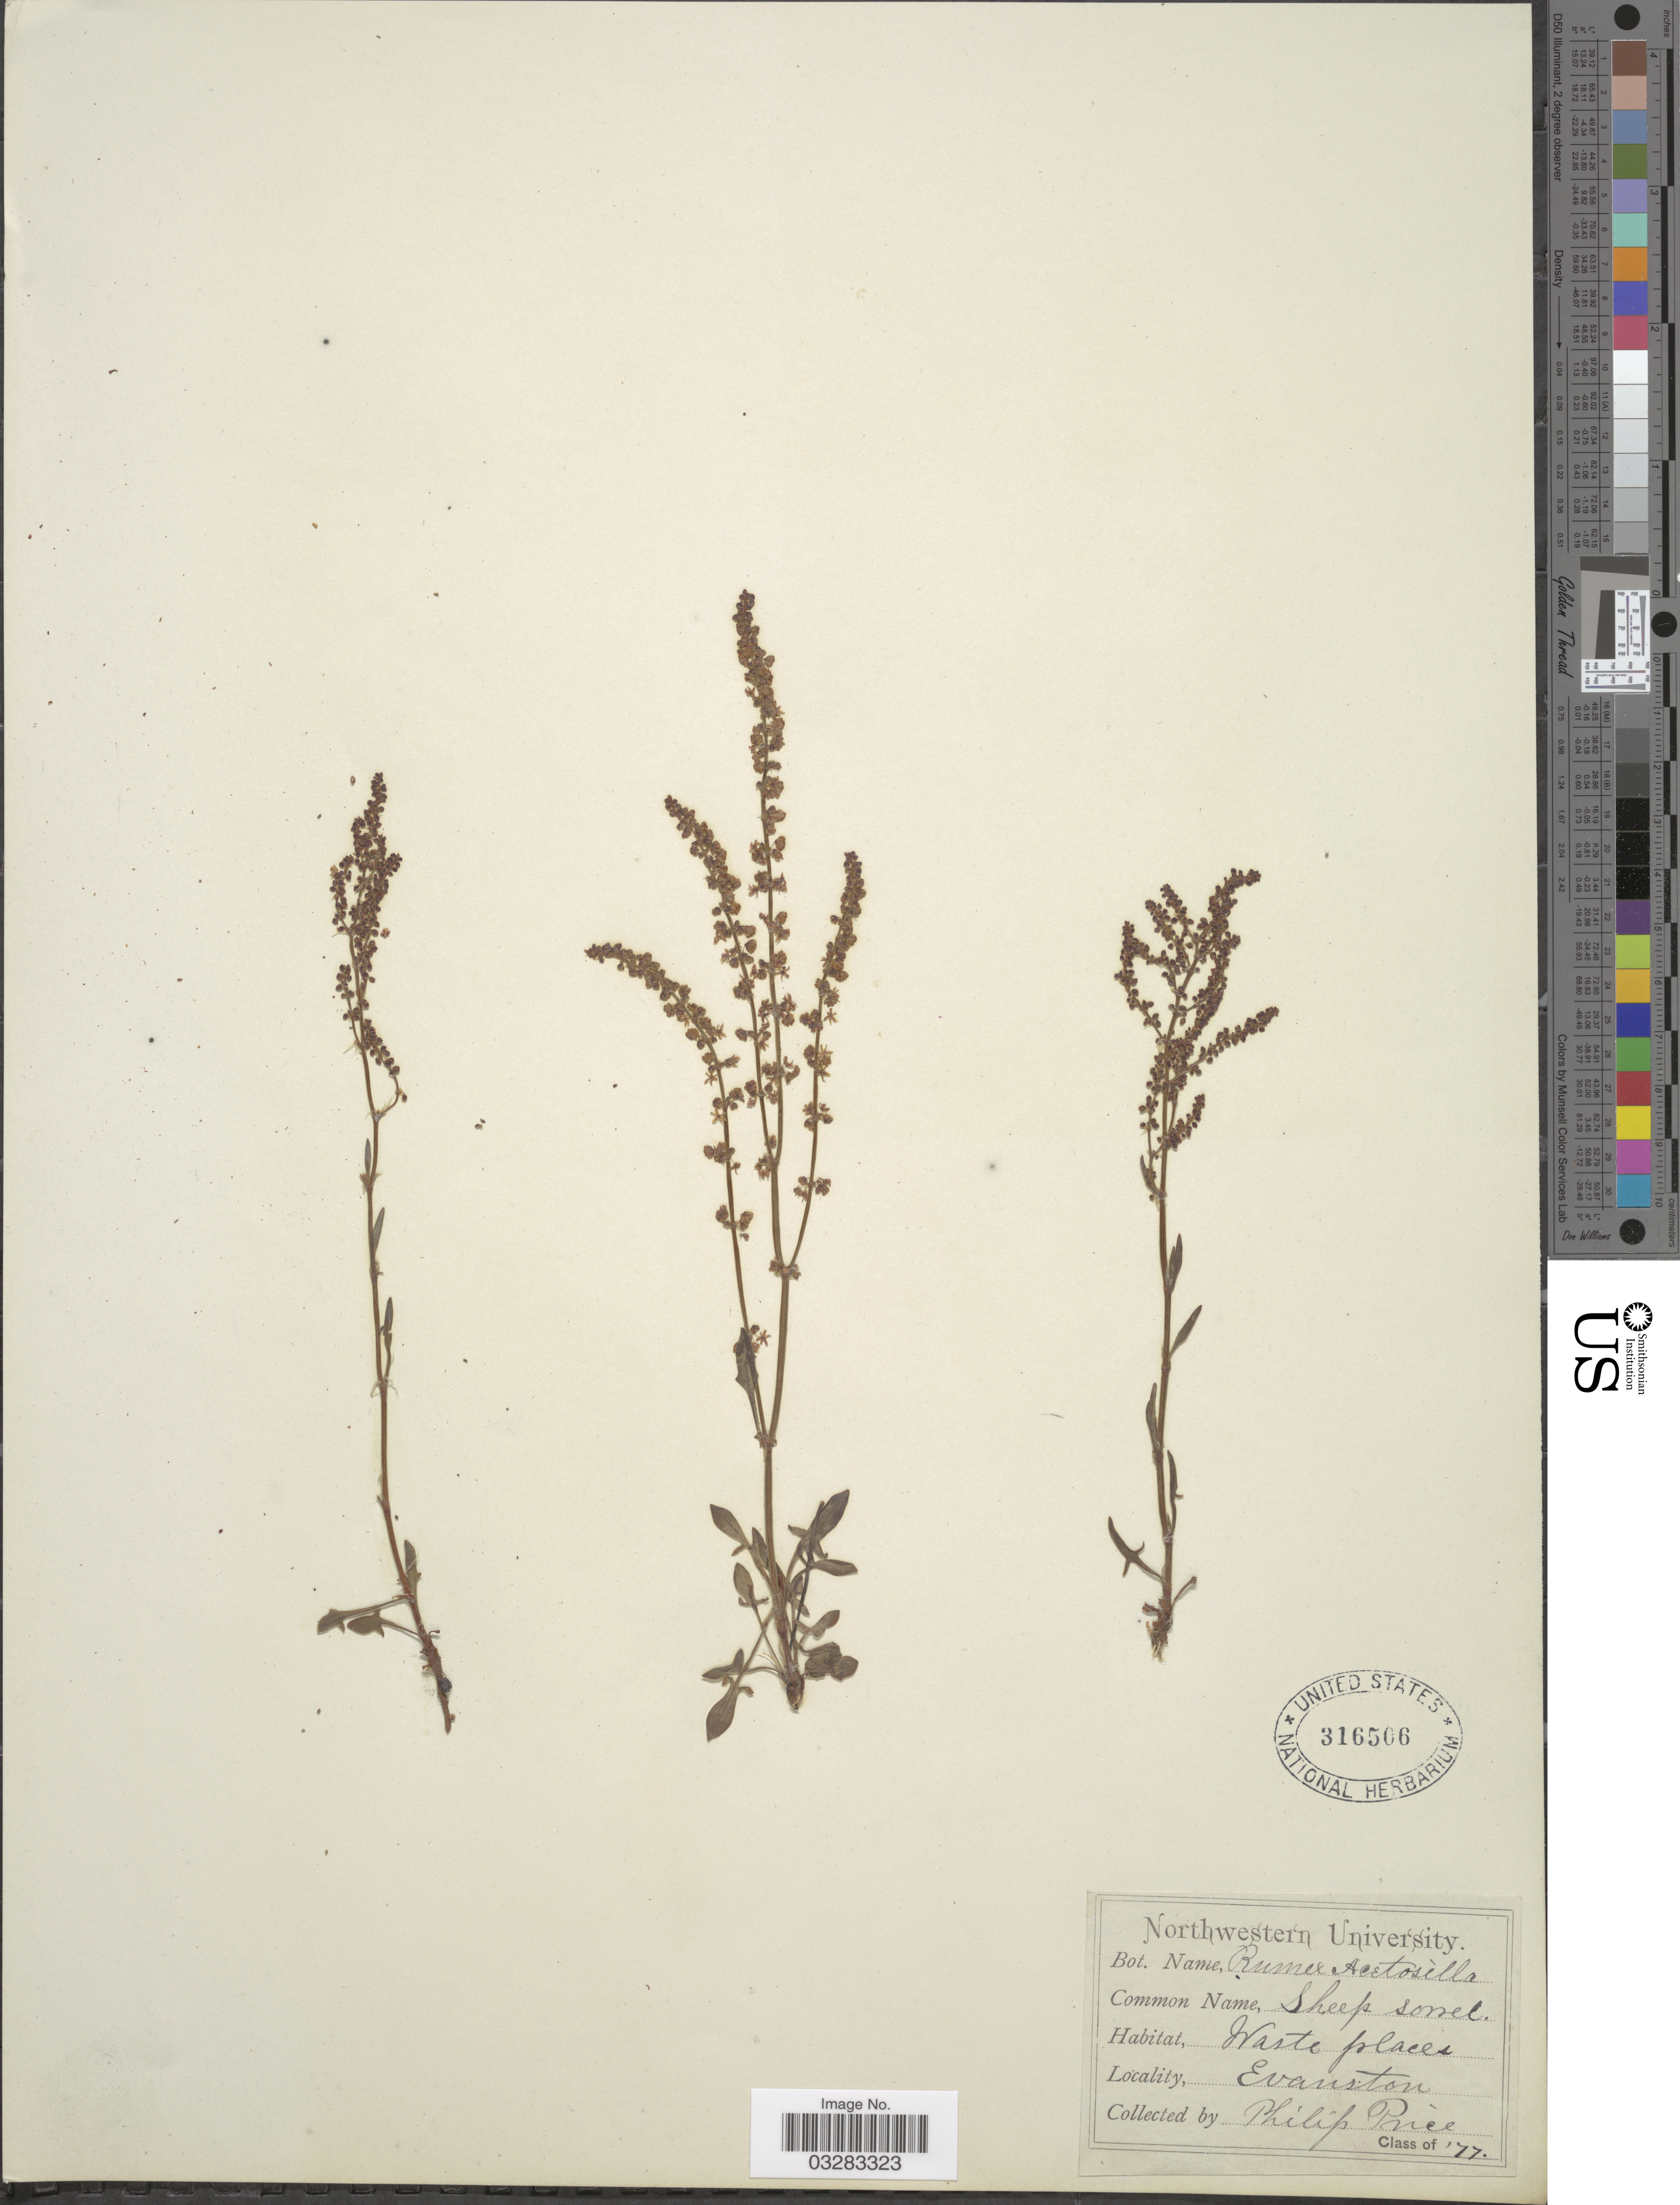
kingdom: Plantae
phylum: Tracheophyta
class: Magnoliopsida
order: Caryophyllales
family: Polygonaceae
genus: Rumex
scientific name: Rumex acetosella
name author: L.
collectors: P. Price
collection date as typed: Transcribed d/m/y: //77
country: United States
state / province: Illinois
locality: Evanston.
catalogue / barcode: US 316506